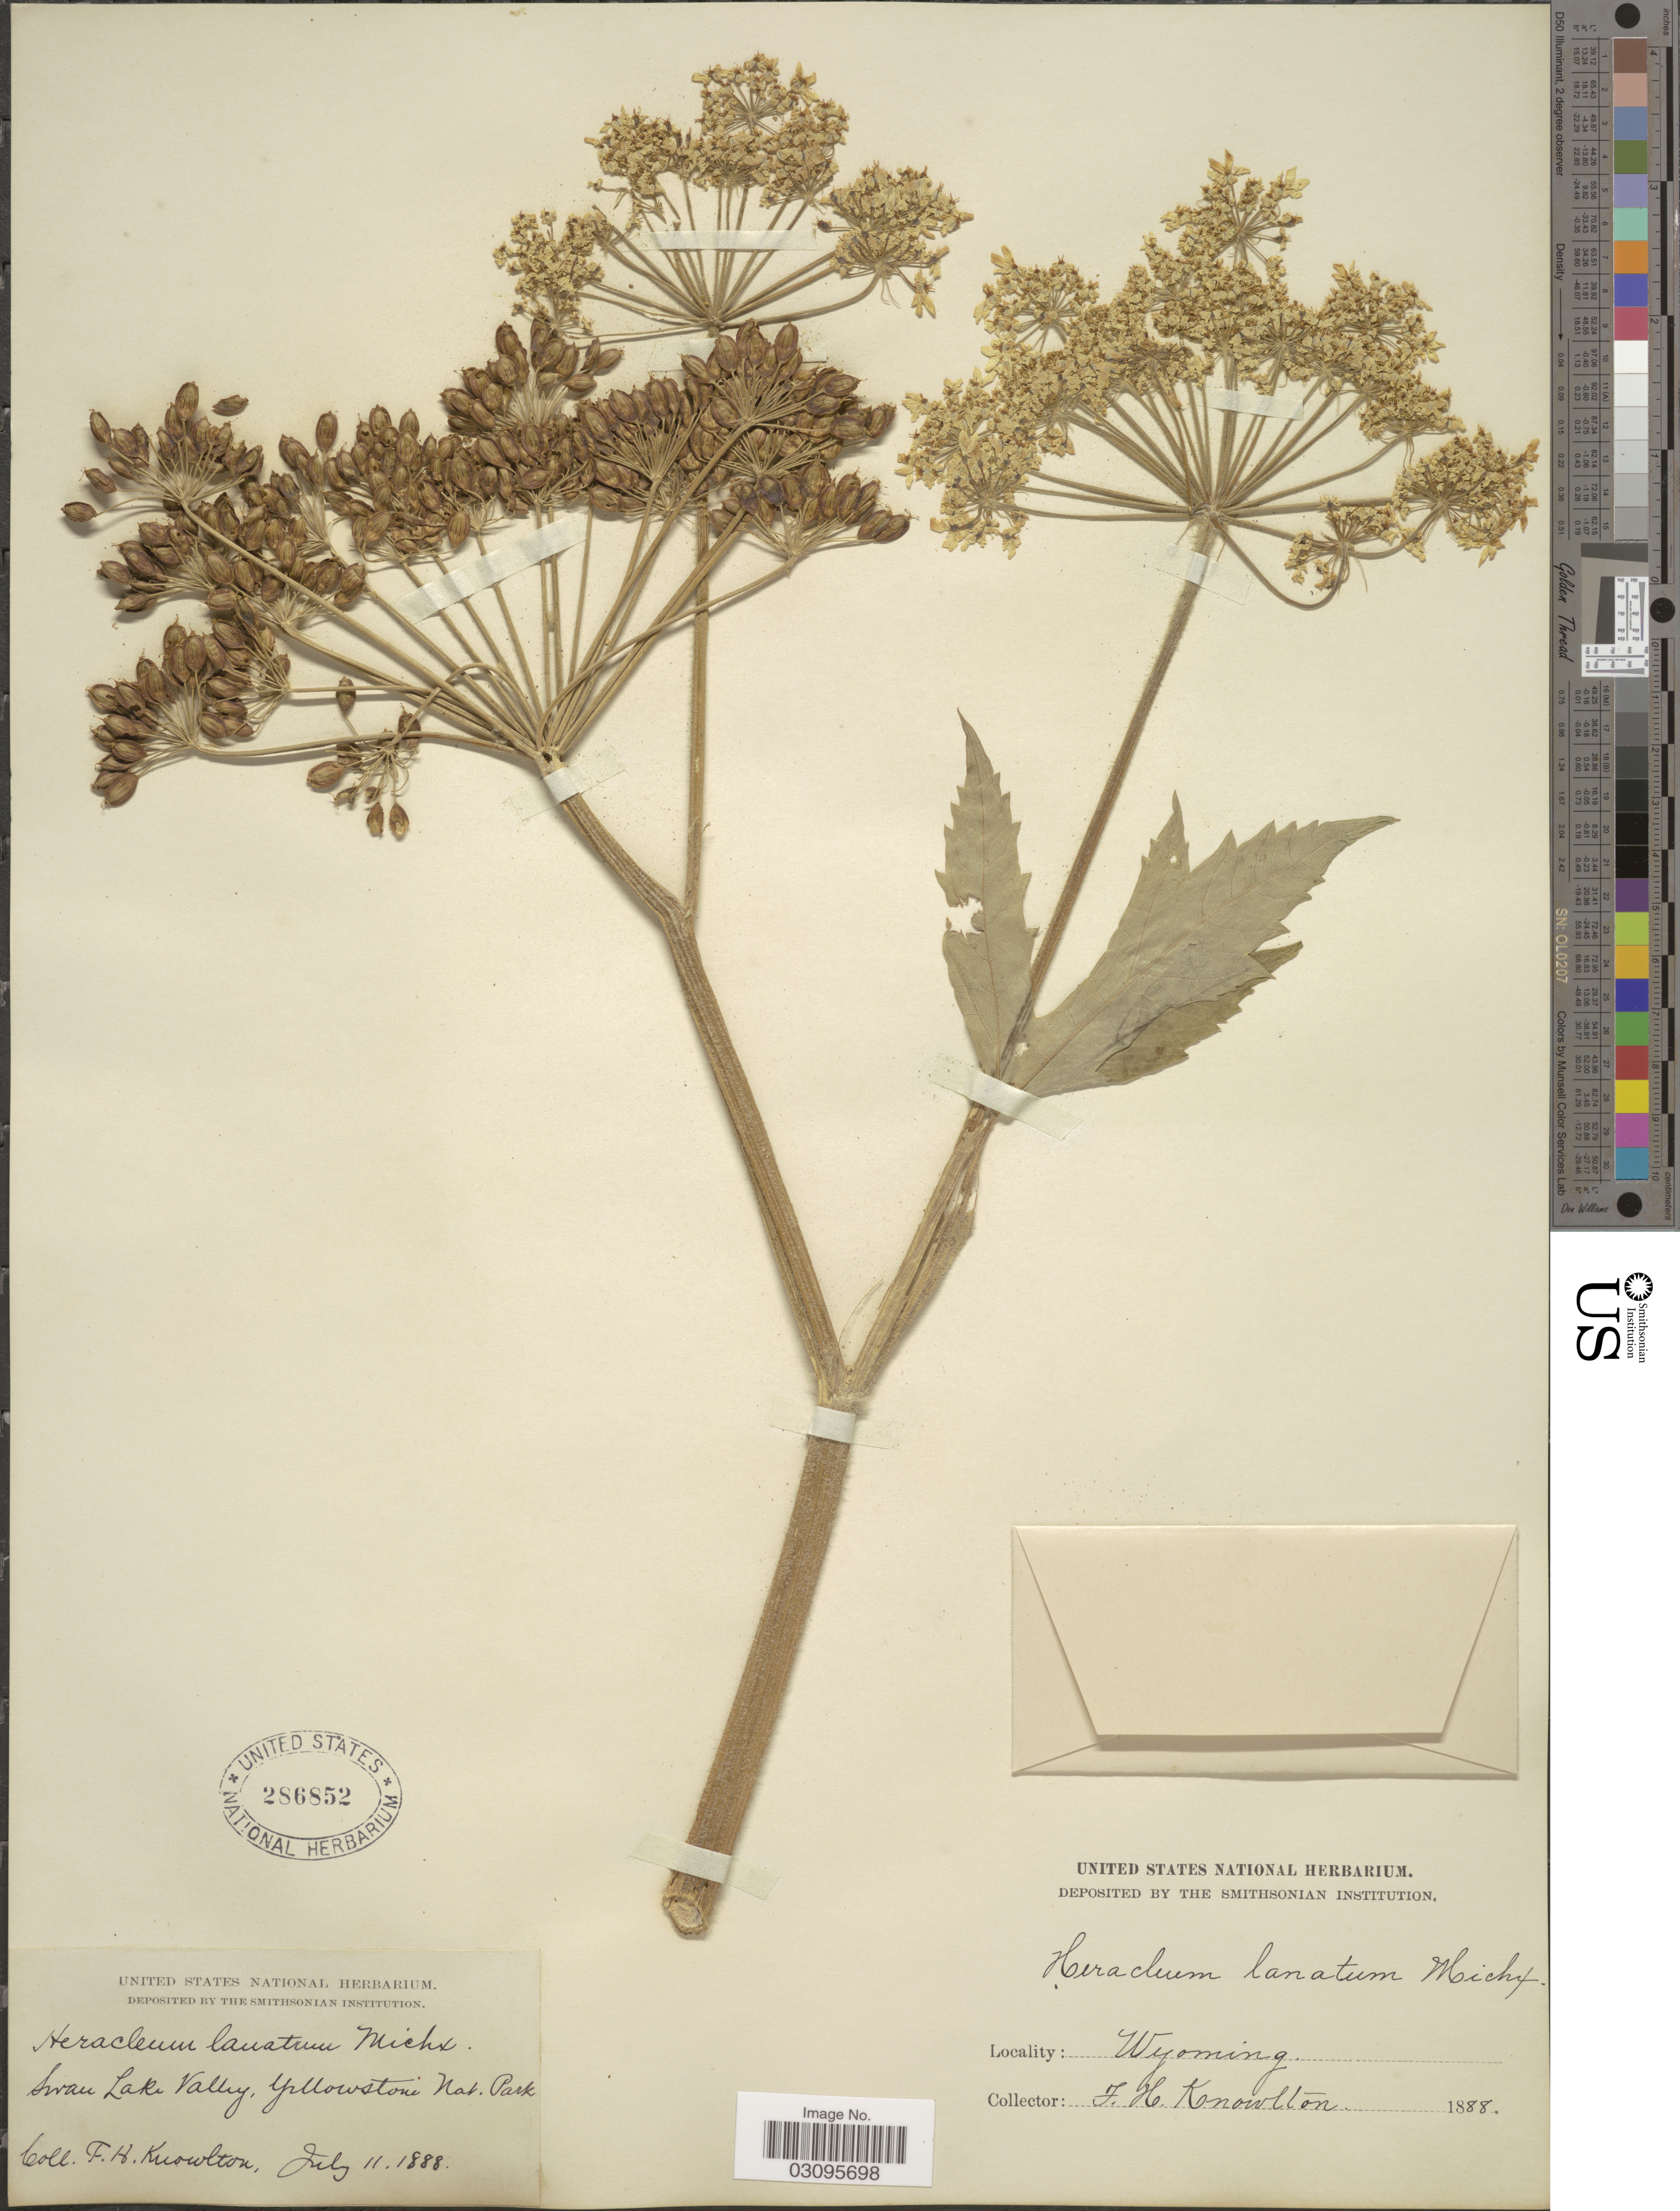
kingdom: Plantae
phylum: Tracheophyta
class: Magnoliopsida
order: Apiales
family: Apiaceae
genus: Heracleum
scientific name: Heracleum lanatum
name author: Michx.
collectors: F. H. Knowlton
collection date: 1888-07-11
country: United States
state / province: Wyoming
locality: Swan Lake Valley, Yellowstone Nat. Park.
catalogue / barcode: US 286852